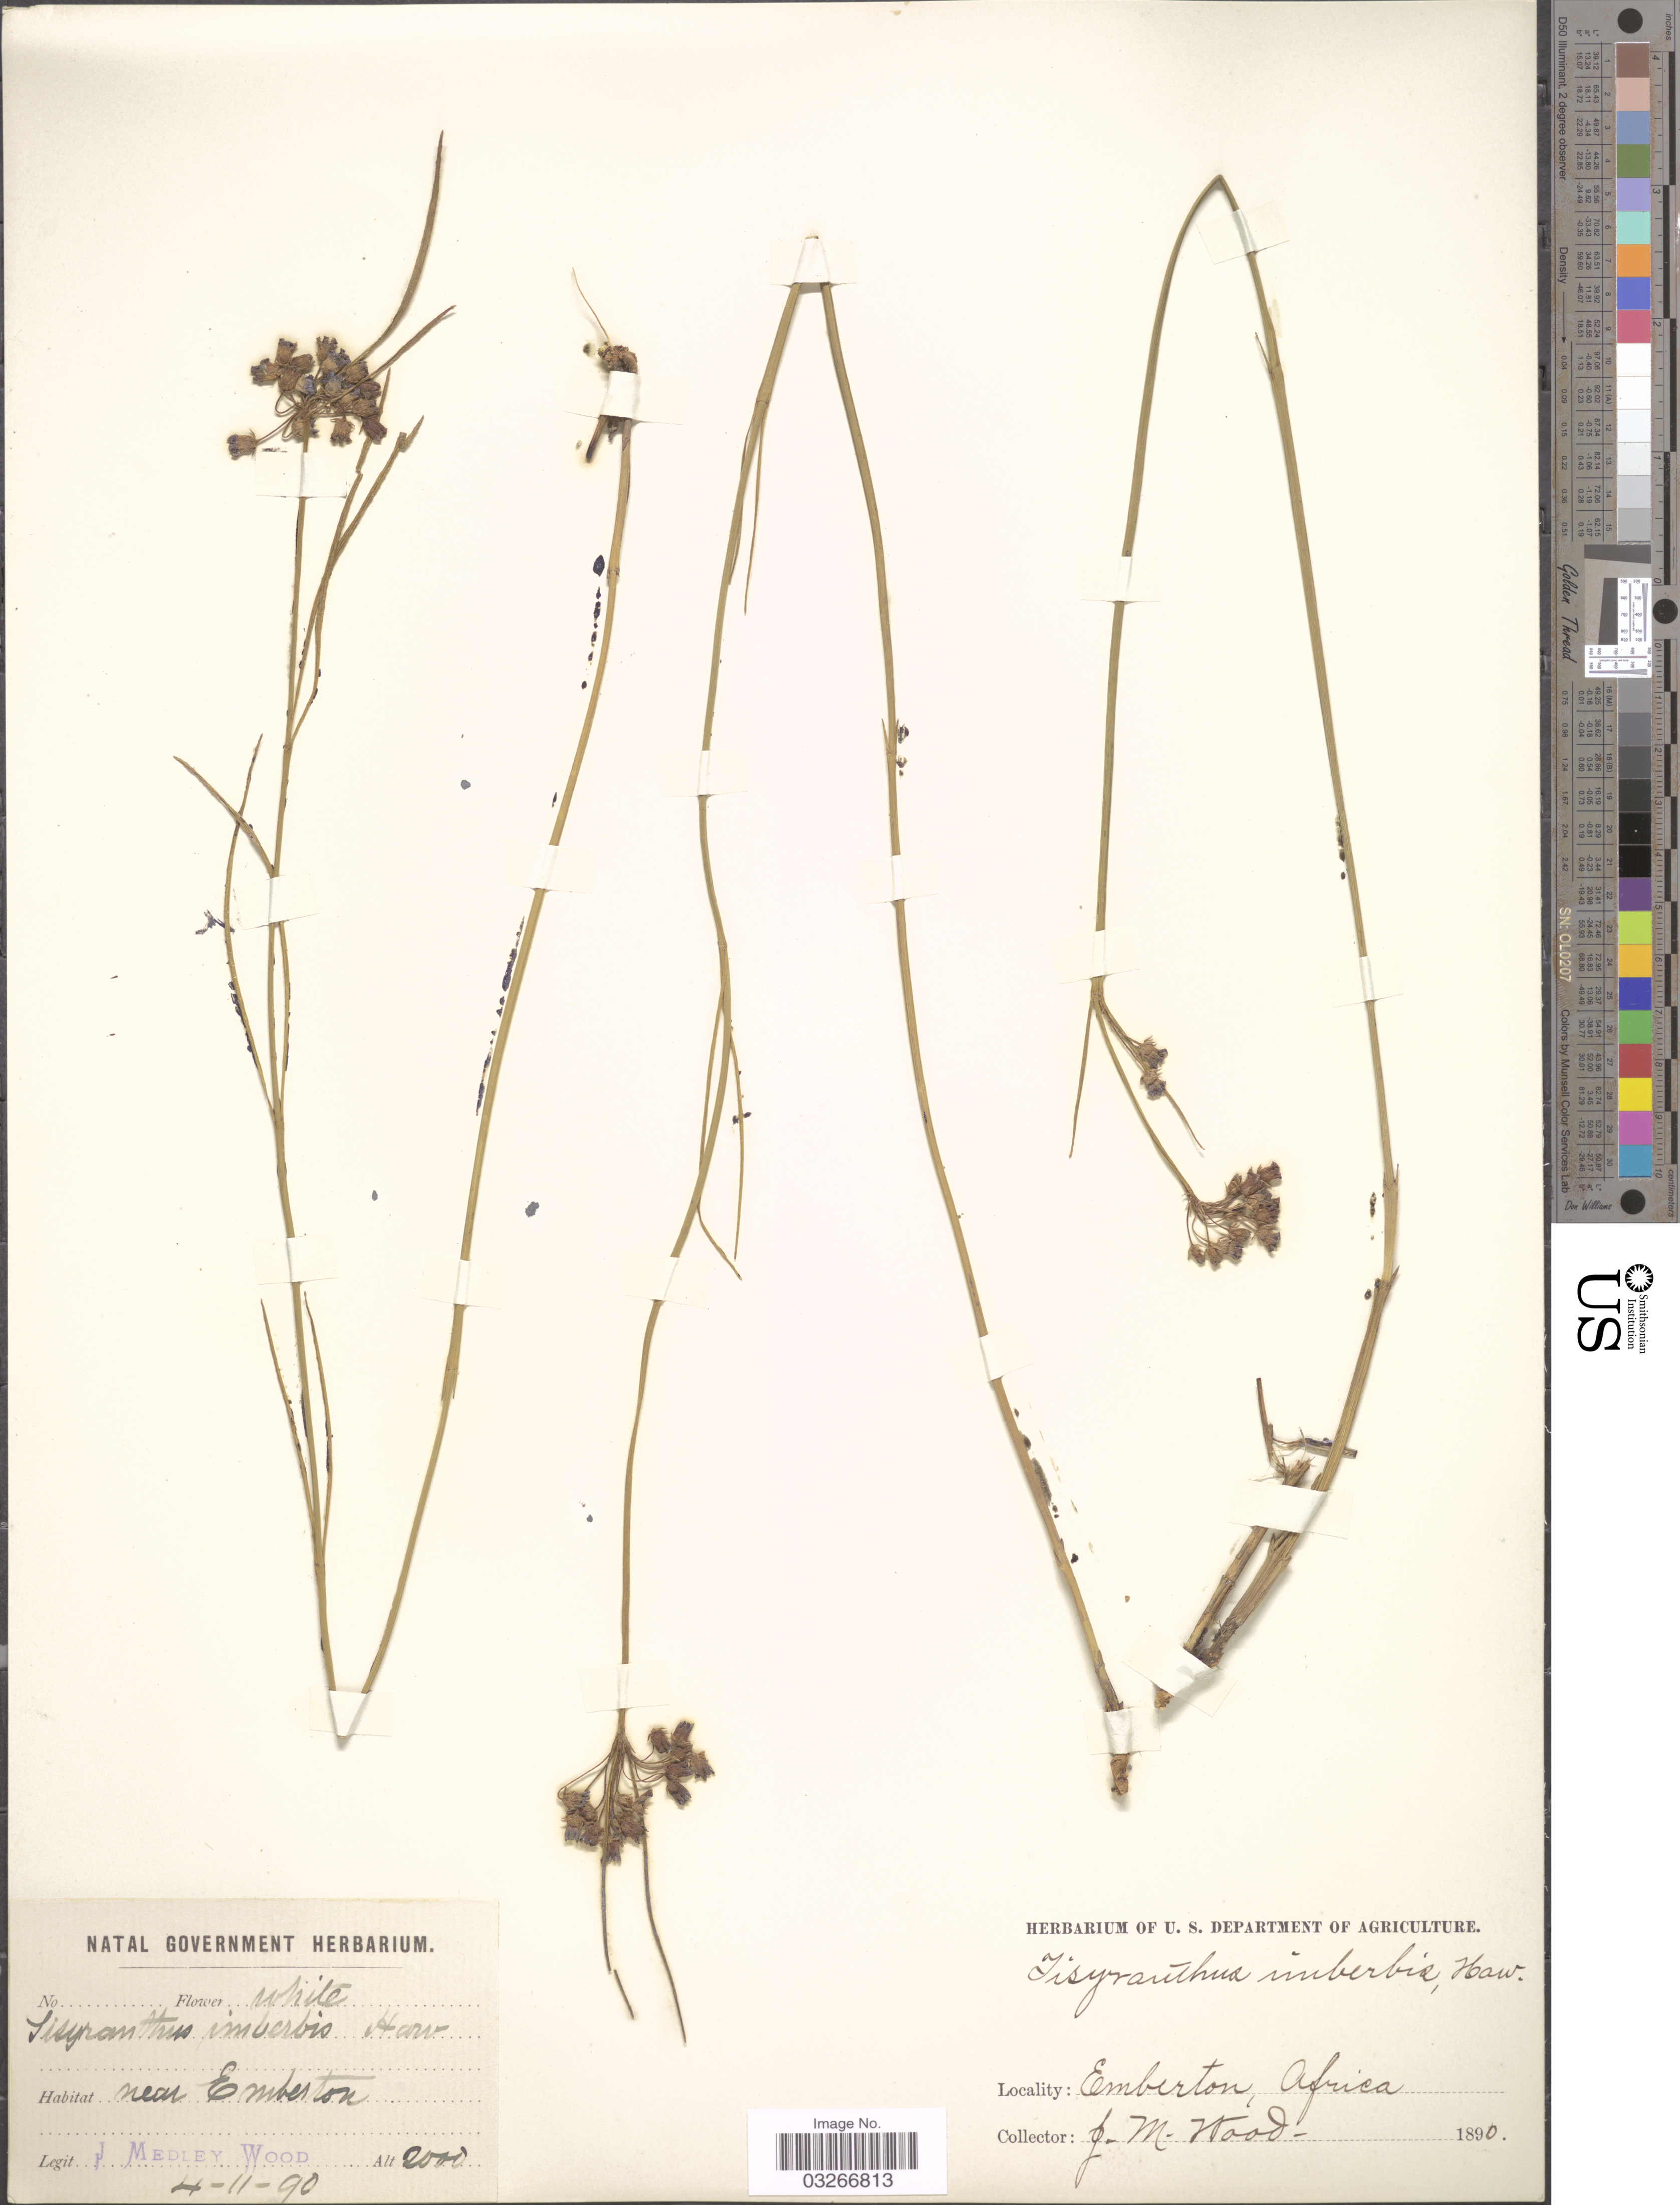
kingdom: Plantae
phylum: Tracheophyta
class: Magnoliopsida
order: Gentianales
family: Apocynaceae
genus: Sisyranthus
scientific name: Sisyranthus imberbis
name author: Harv.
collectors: J. Medley Wood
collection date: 1890-11-04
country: South Africa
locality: Near Emberton, Africa.